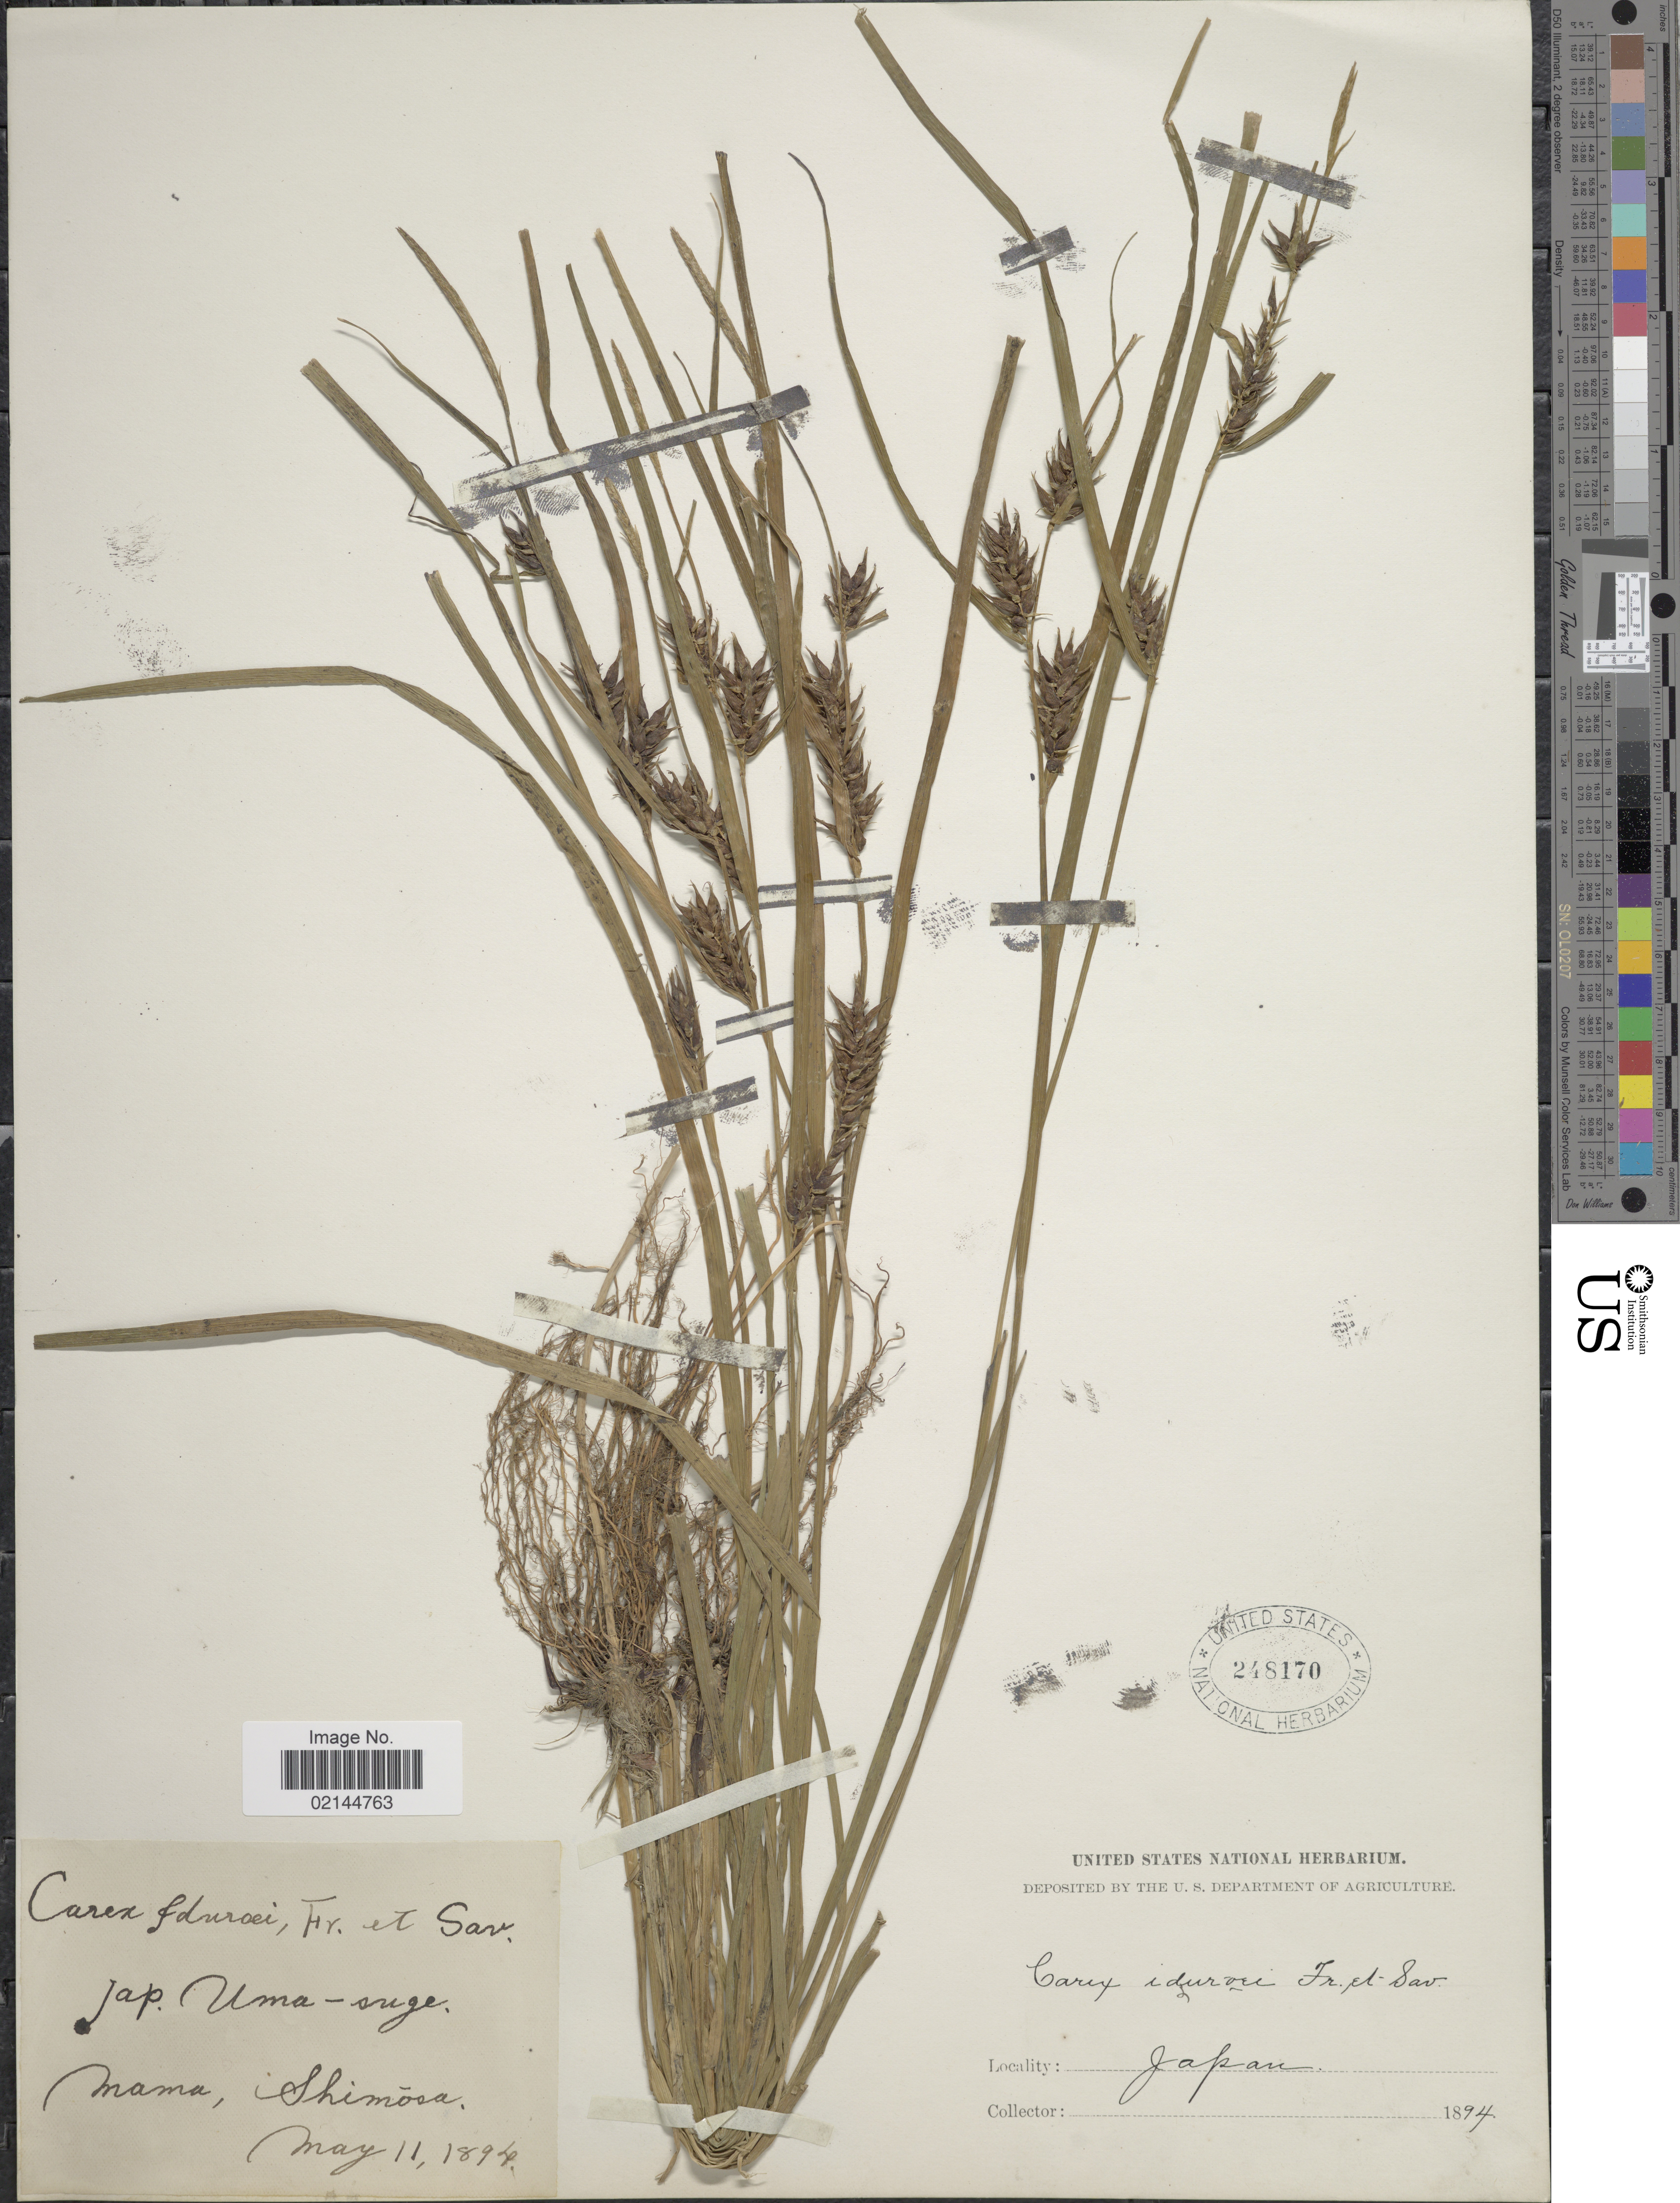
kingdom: Plantae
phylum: Tracheophyta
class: Liliopsida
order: Poales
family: Cyperaceae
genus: Carex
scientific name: Carex idzuroei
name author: Franch. & Sav.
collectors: ex herb. U. S. Department of Agriculture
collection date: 1894-05-11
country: Japan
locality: Mama, Shimosa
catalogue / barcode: US 248170